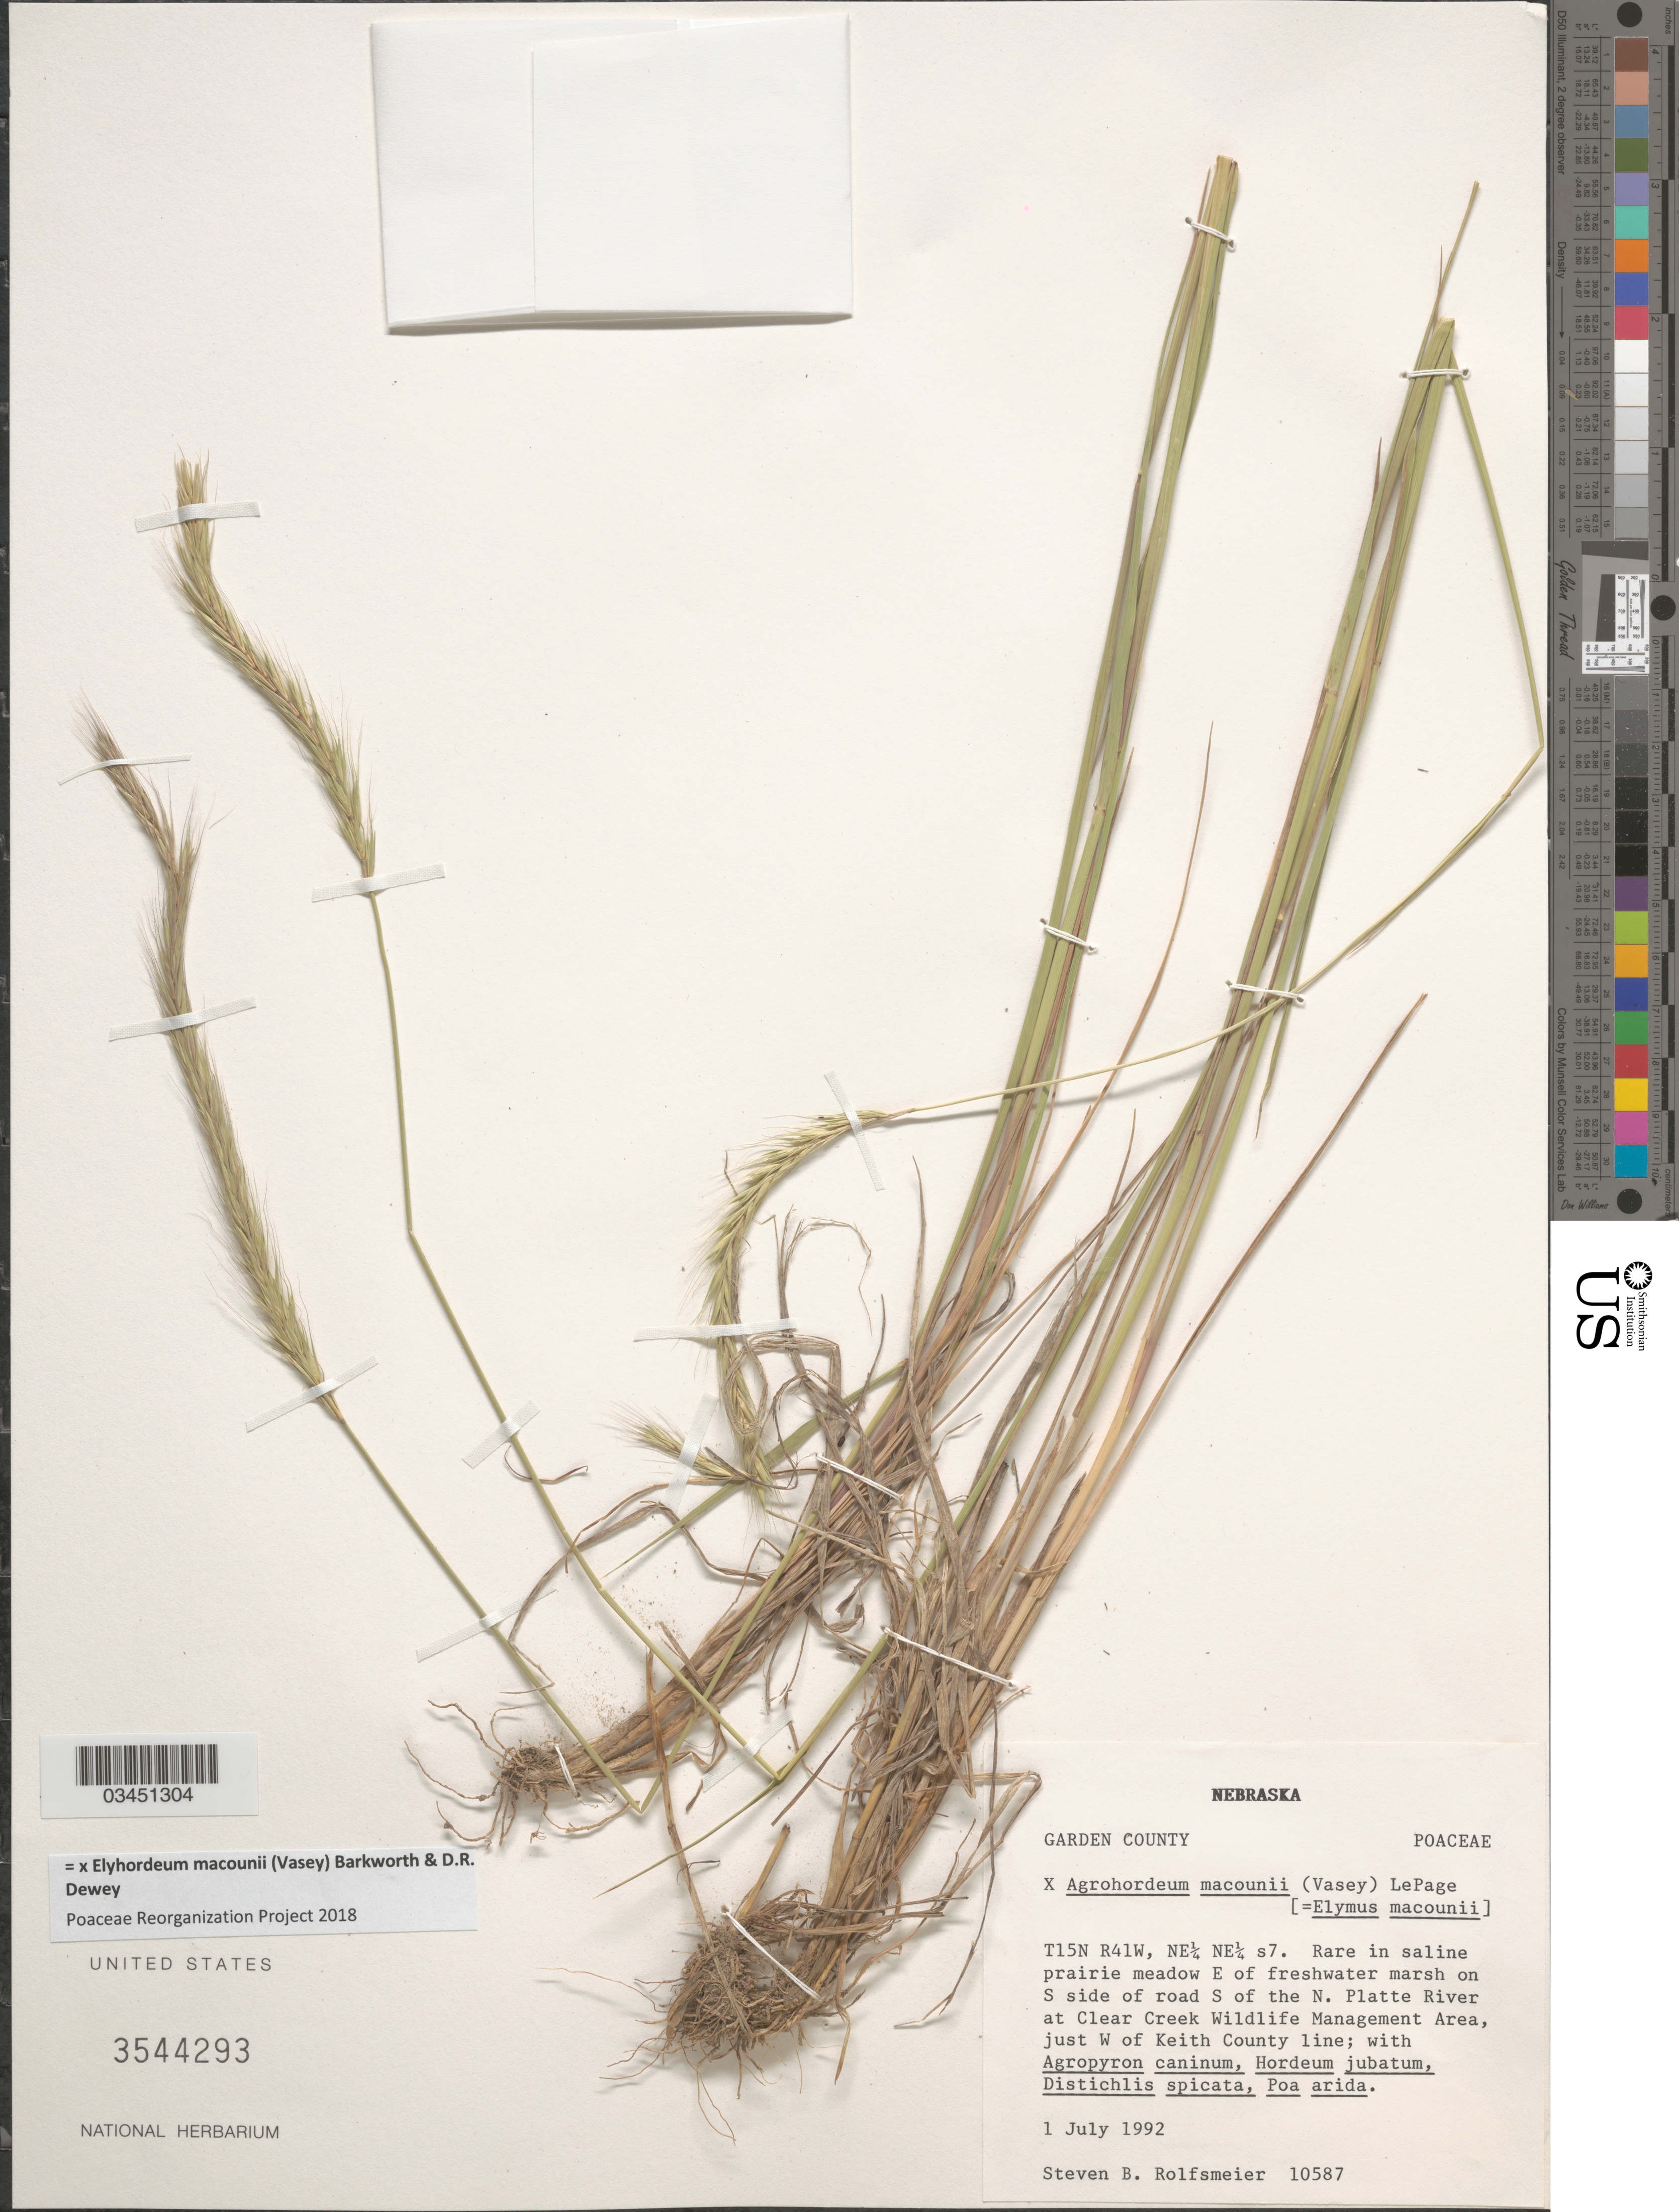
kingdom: Plantae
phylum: Tracheophyta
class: Liliopsida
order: Poales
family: Poaceae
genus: Elyhordeum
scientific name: x Elyhordeum macounii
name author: (Vasey) Barkworth & Dewey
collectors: S. Rolfsmeier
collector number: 10587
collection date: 1992-07-01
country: United States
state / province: Nebraska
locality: Garden County. T15N R41W, NE¼ NE¼ s7. E of freshwater marsh on S side of road S of the N. Platte River at Clear Creek Wildlife Management Area, just W of Keith County line.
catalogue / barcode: US 3544293